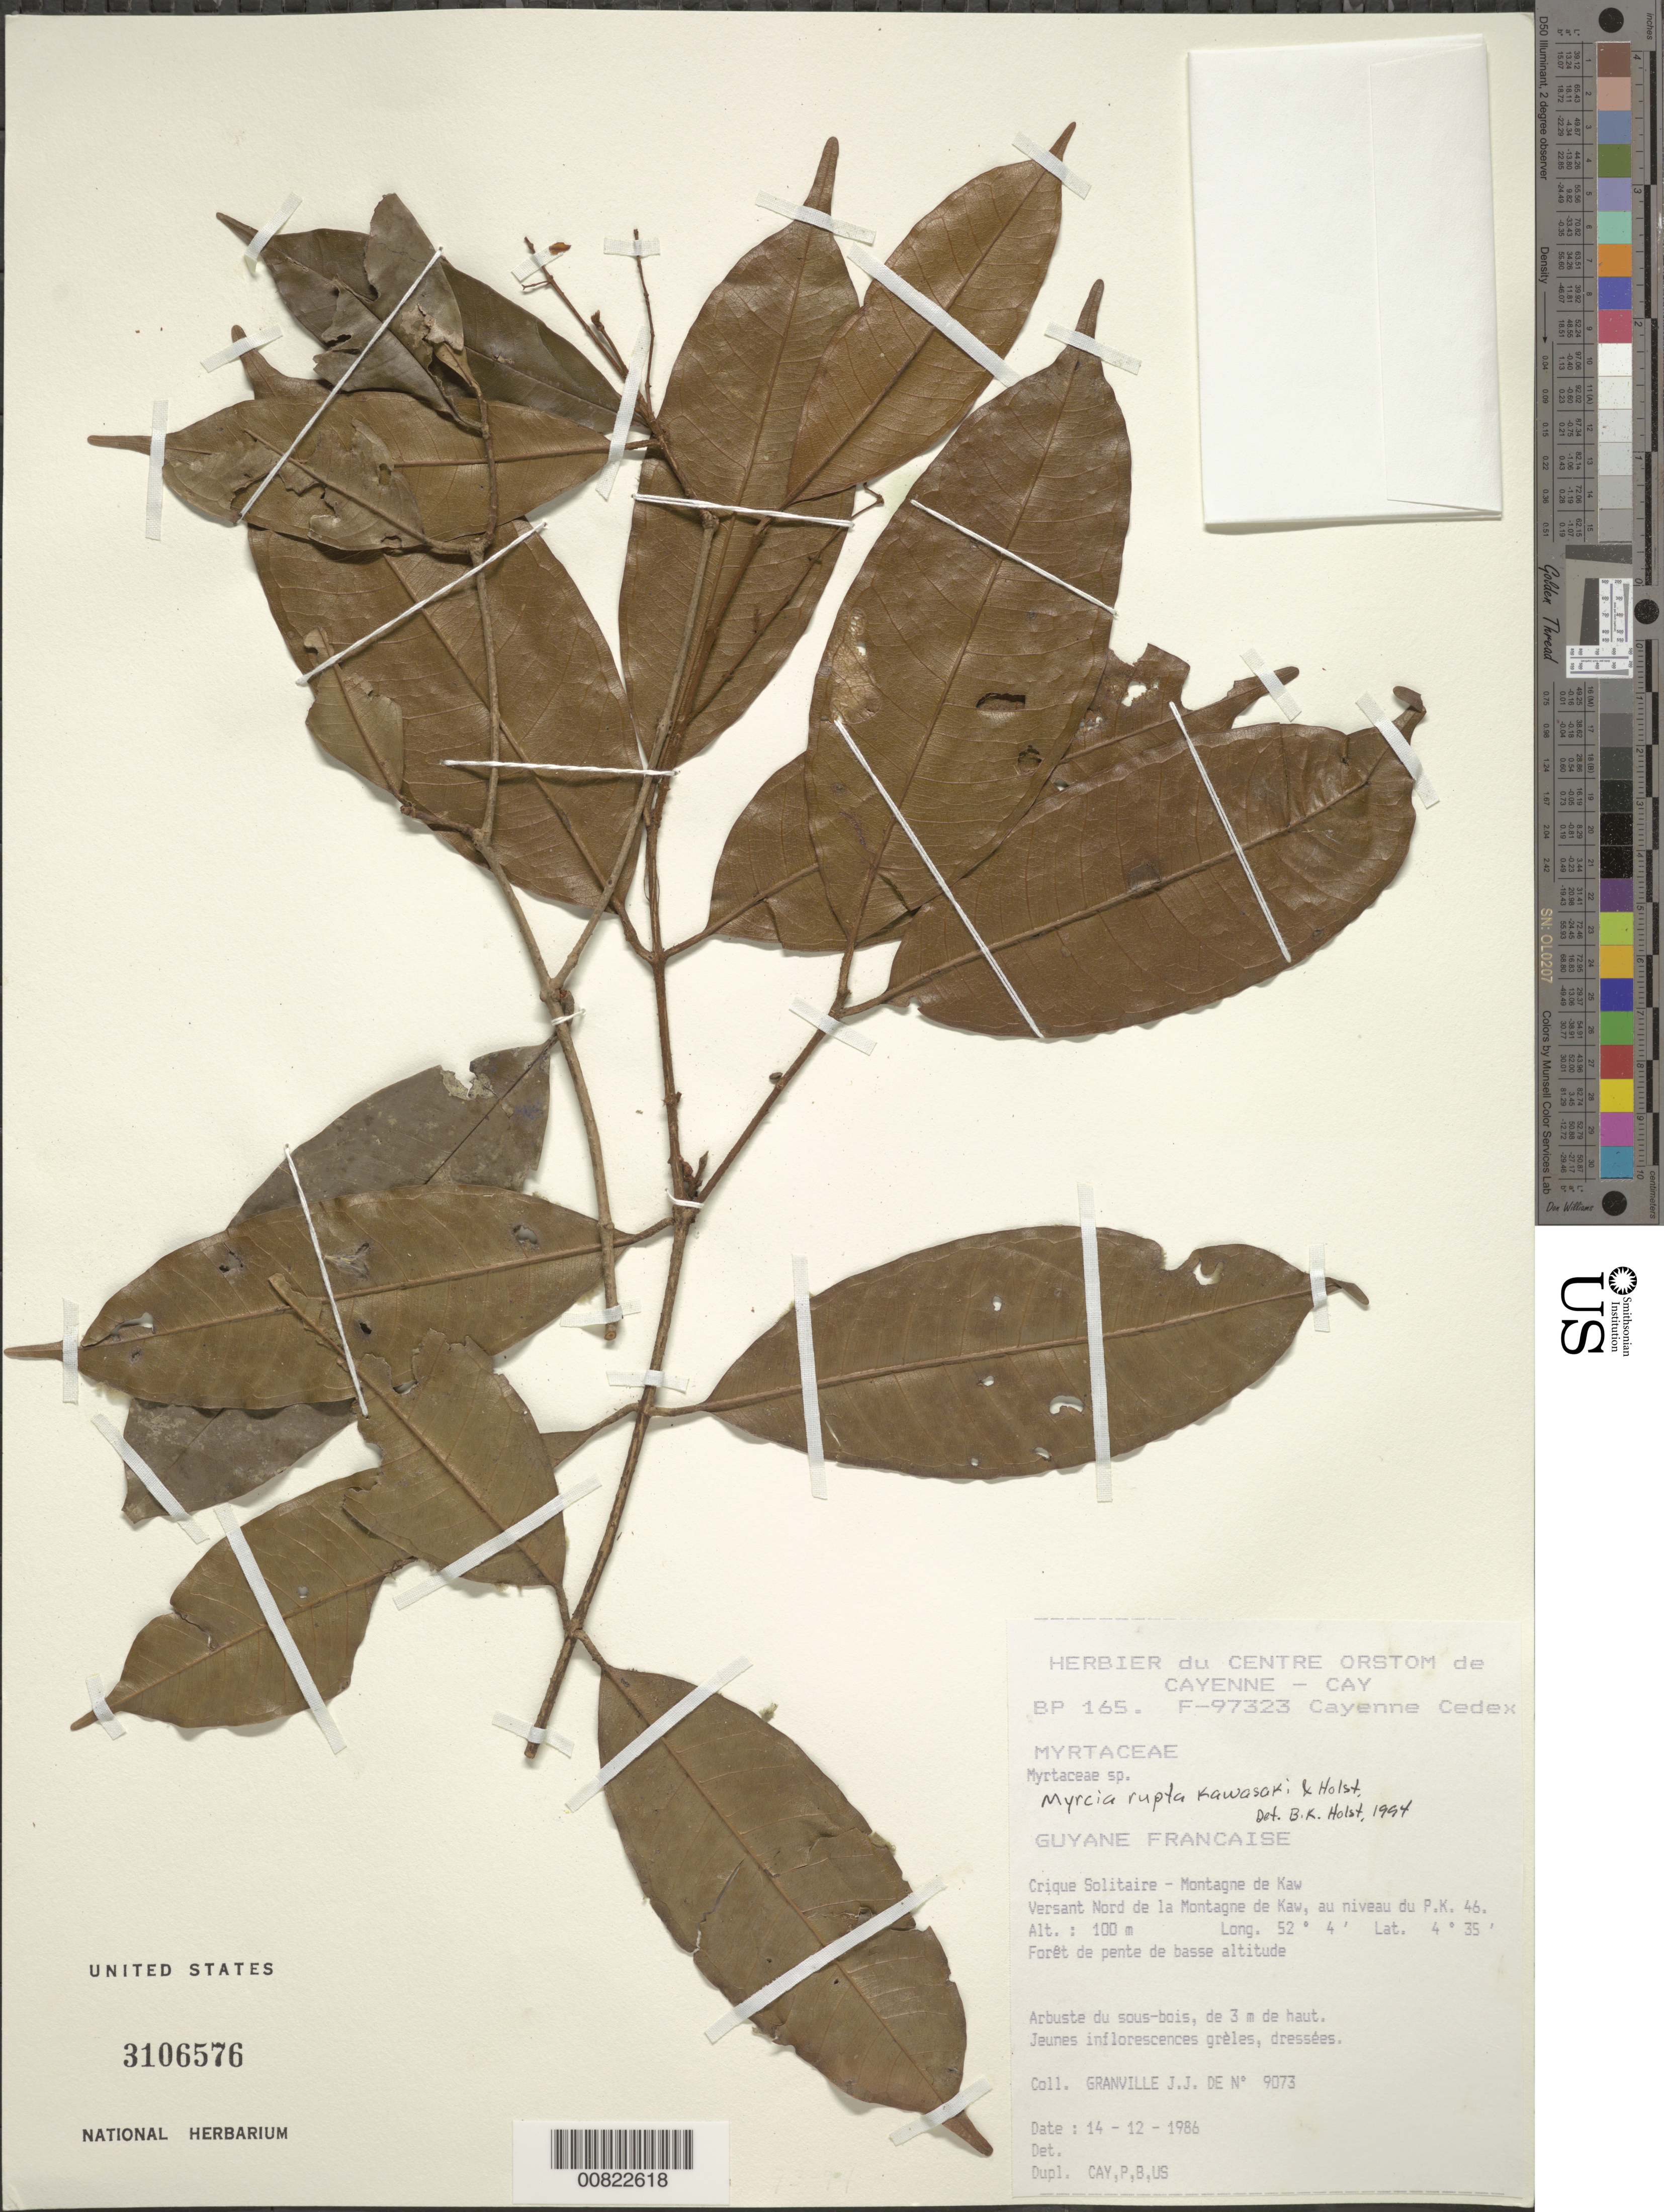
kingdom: Plantae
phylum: Tracheophyta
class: Magnoliopsida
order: Myrtales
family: Myrtaceae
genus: Myrcia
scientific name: Myrcia rupta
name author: M.L. Kawas. & B. Holst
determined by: Holst, Bruce K.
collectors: J.-J. de Granville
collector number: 9073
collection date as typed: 14-Dec-86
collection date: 1986-12-14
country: French Guiana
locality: Crique Solitaire, Montagne de Kaw, route de Kaw, PK 46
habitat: Forêt de pente de basse altitude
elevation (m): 100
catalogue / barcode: US 3106576